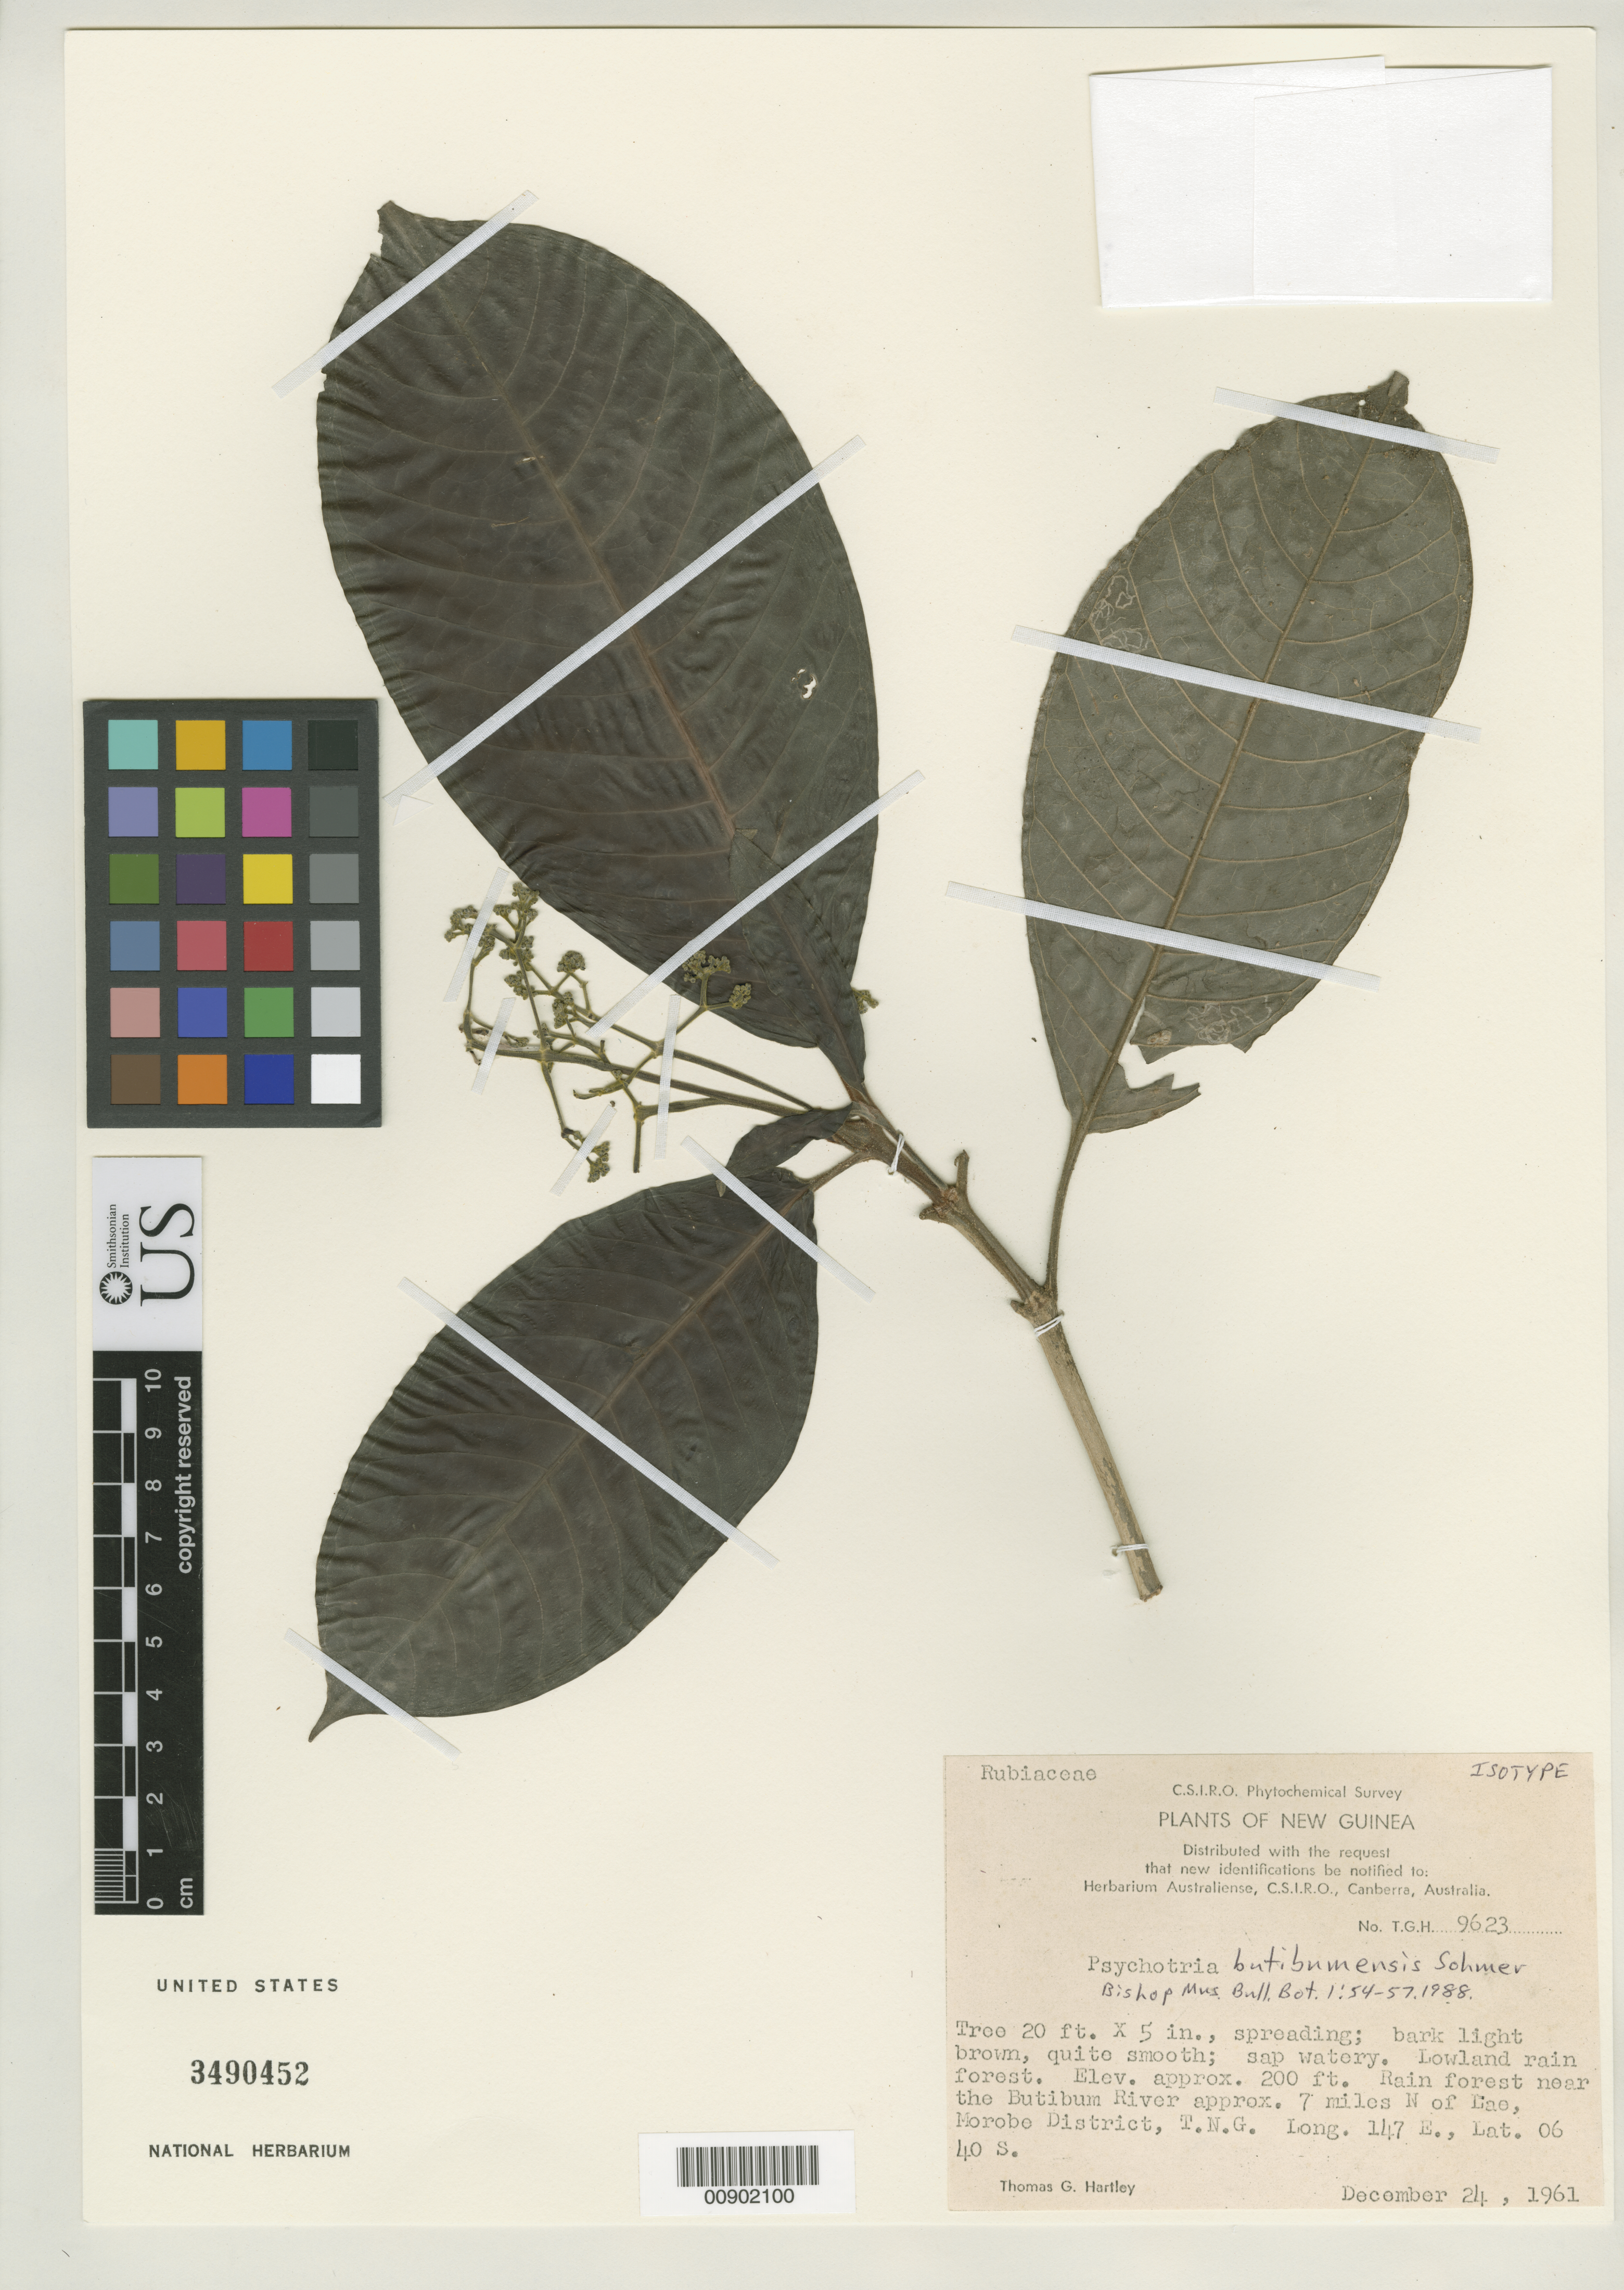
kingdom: Plantae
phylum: Tracheophyta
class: Magnoliopsida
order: Gentianales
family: Rubiaceae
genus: Psychotria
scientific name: Psychotria butibumensis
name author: Sohmer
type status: Isotype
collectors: T. G. Hartley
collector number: T.G.H. 9623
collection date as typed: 24 Dec 1961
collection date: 1961-12-24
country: Papua New Guinea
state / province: Morobe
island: New Guinea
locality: Rain forest near the Butibum River approx. 7 miles N of Lae, Morobe District, T.N.G.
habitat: Lowland rain forest.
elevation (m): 61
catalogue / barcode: US 3490452